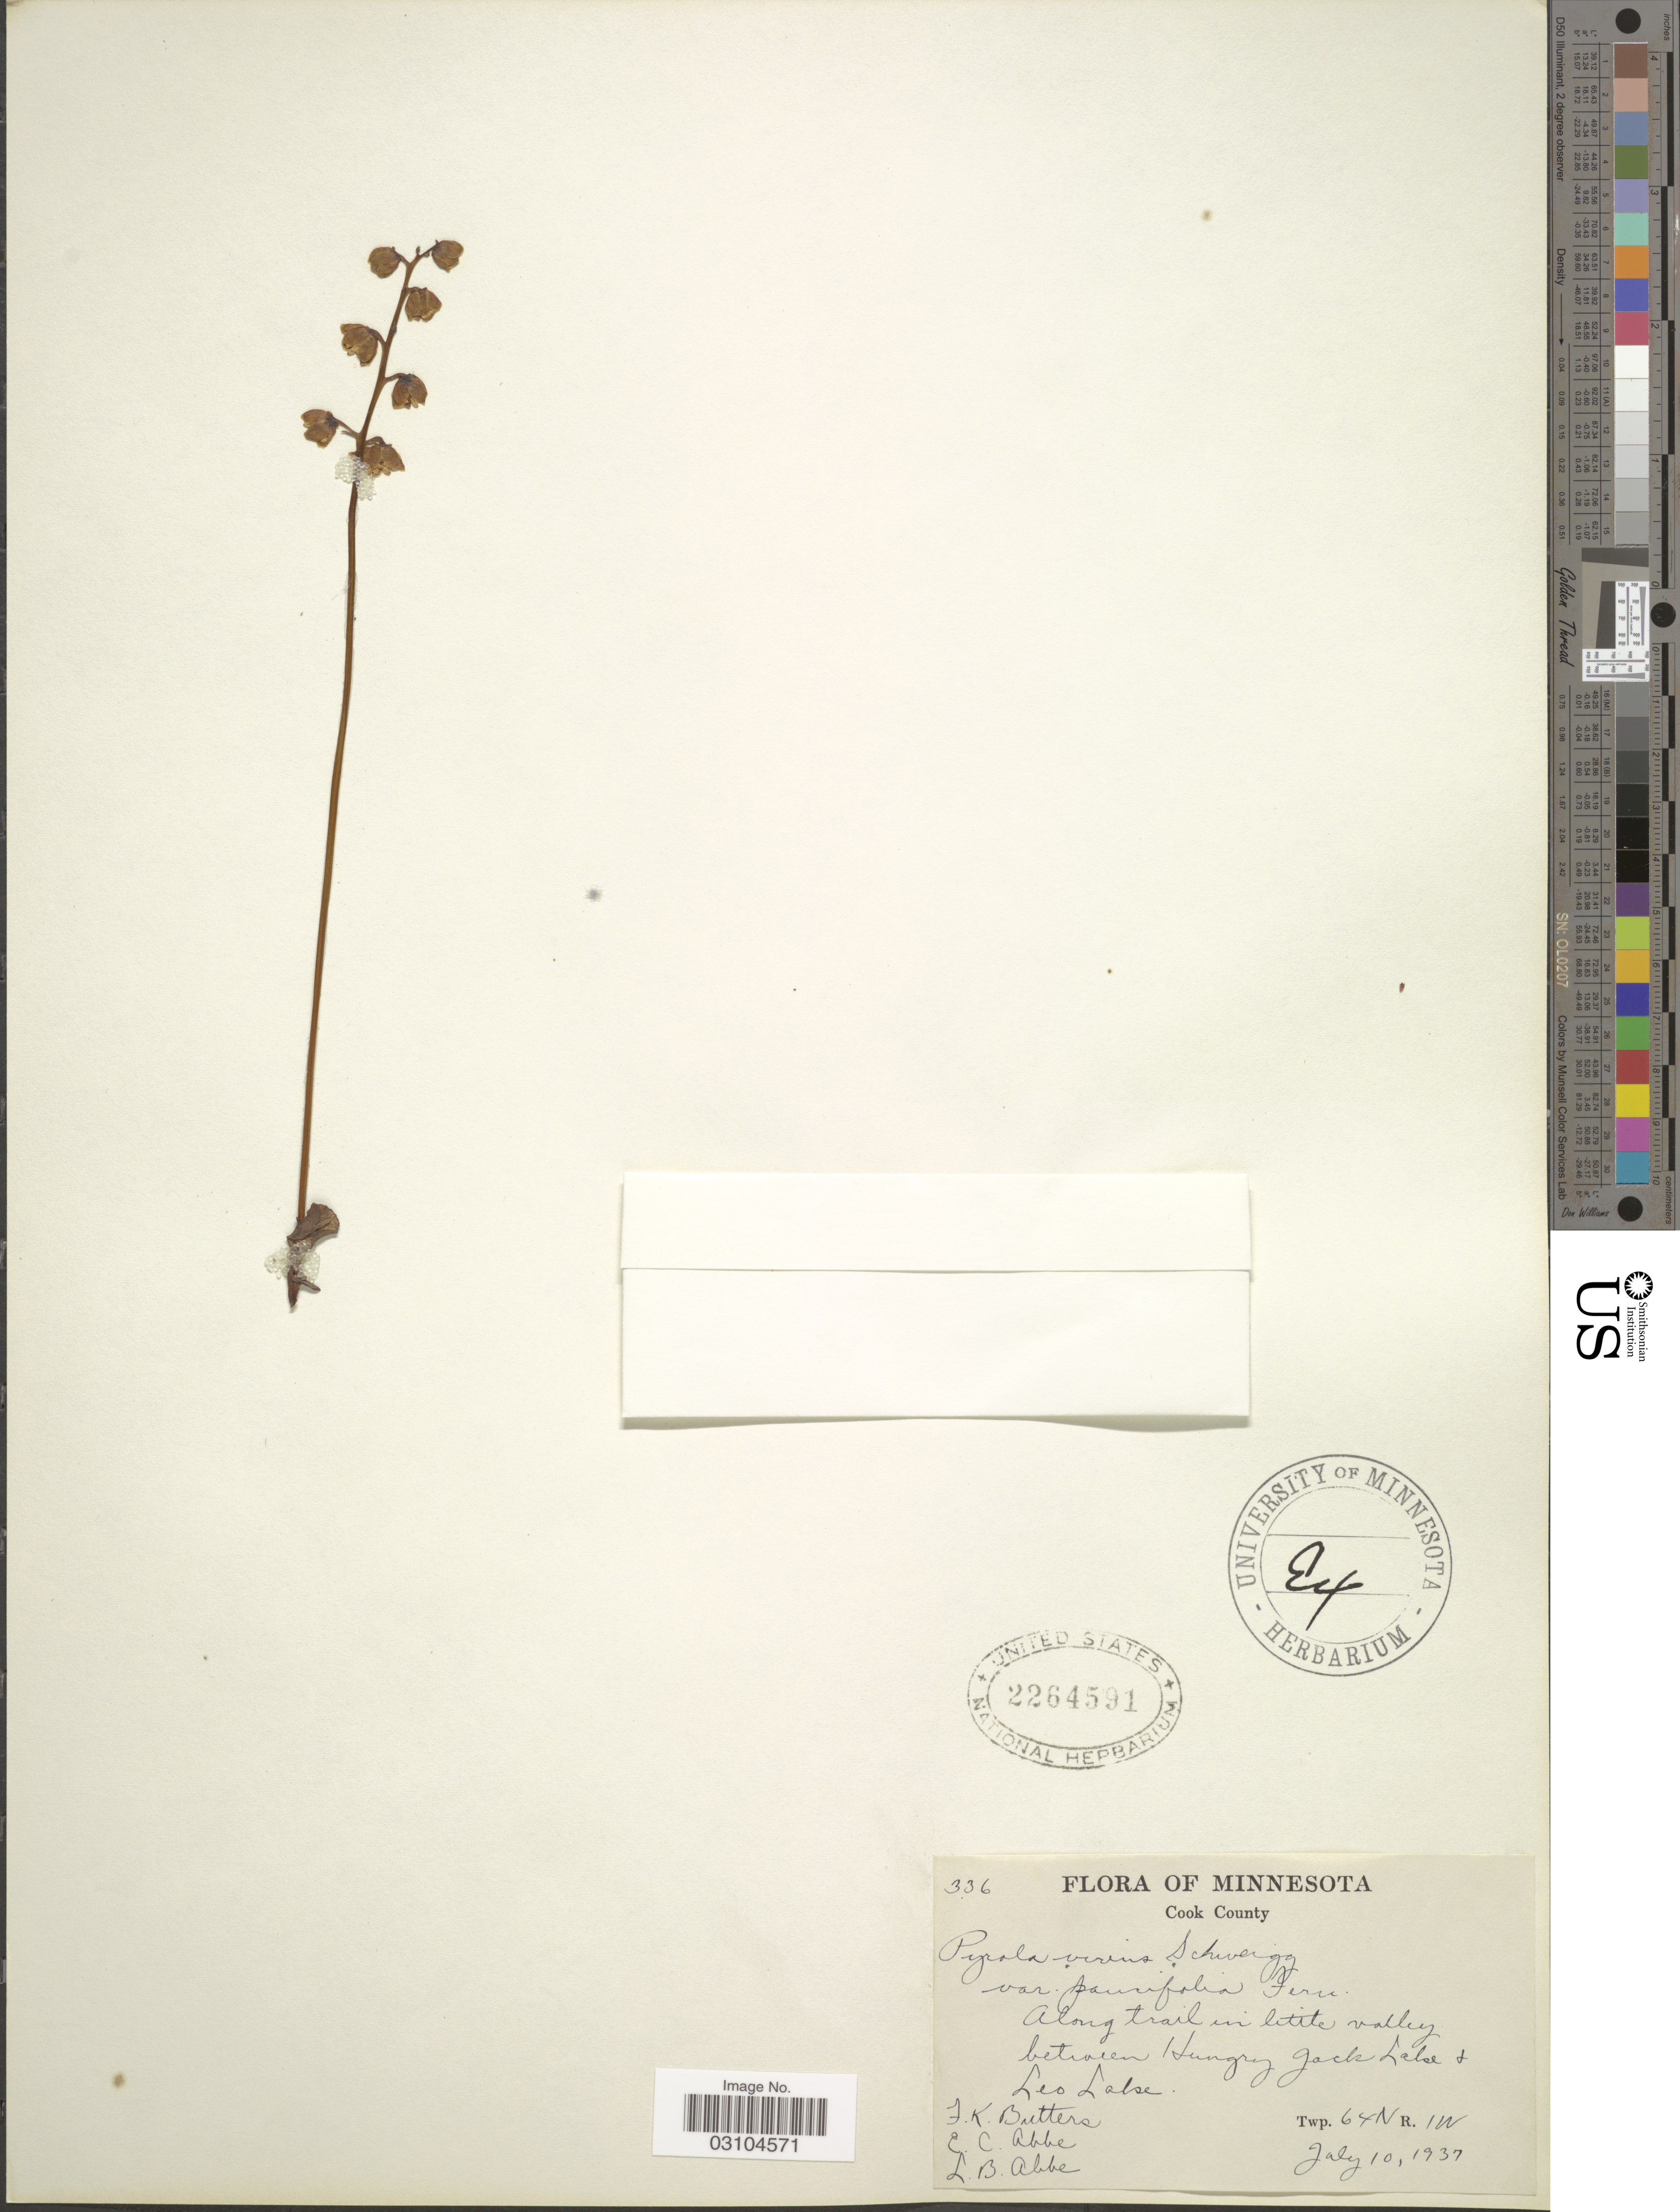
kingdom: Plantae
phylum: Tracheophyta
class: Magnoliopsida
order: Ericales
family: Ericaceae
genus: Pyrola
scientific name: Pyrola virens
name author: Schweigg.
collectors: F. K. Butters, E. C. Abbe & L. B. Abbe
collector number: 336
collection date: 1937-07-10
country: United States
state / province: Minnesota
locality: Cook County. Along trail in little valley between Hungry Jack Lake & Leo Lake. Twp. 64N R1W.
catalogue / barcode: US 2264591